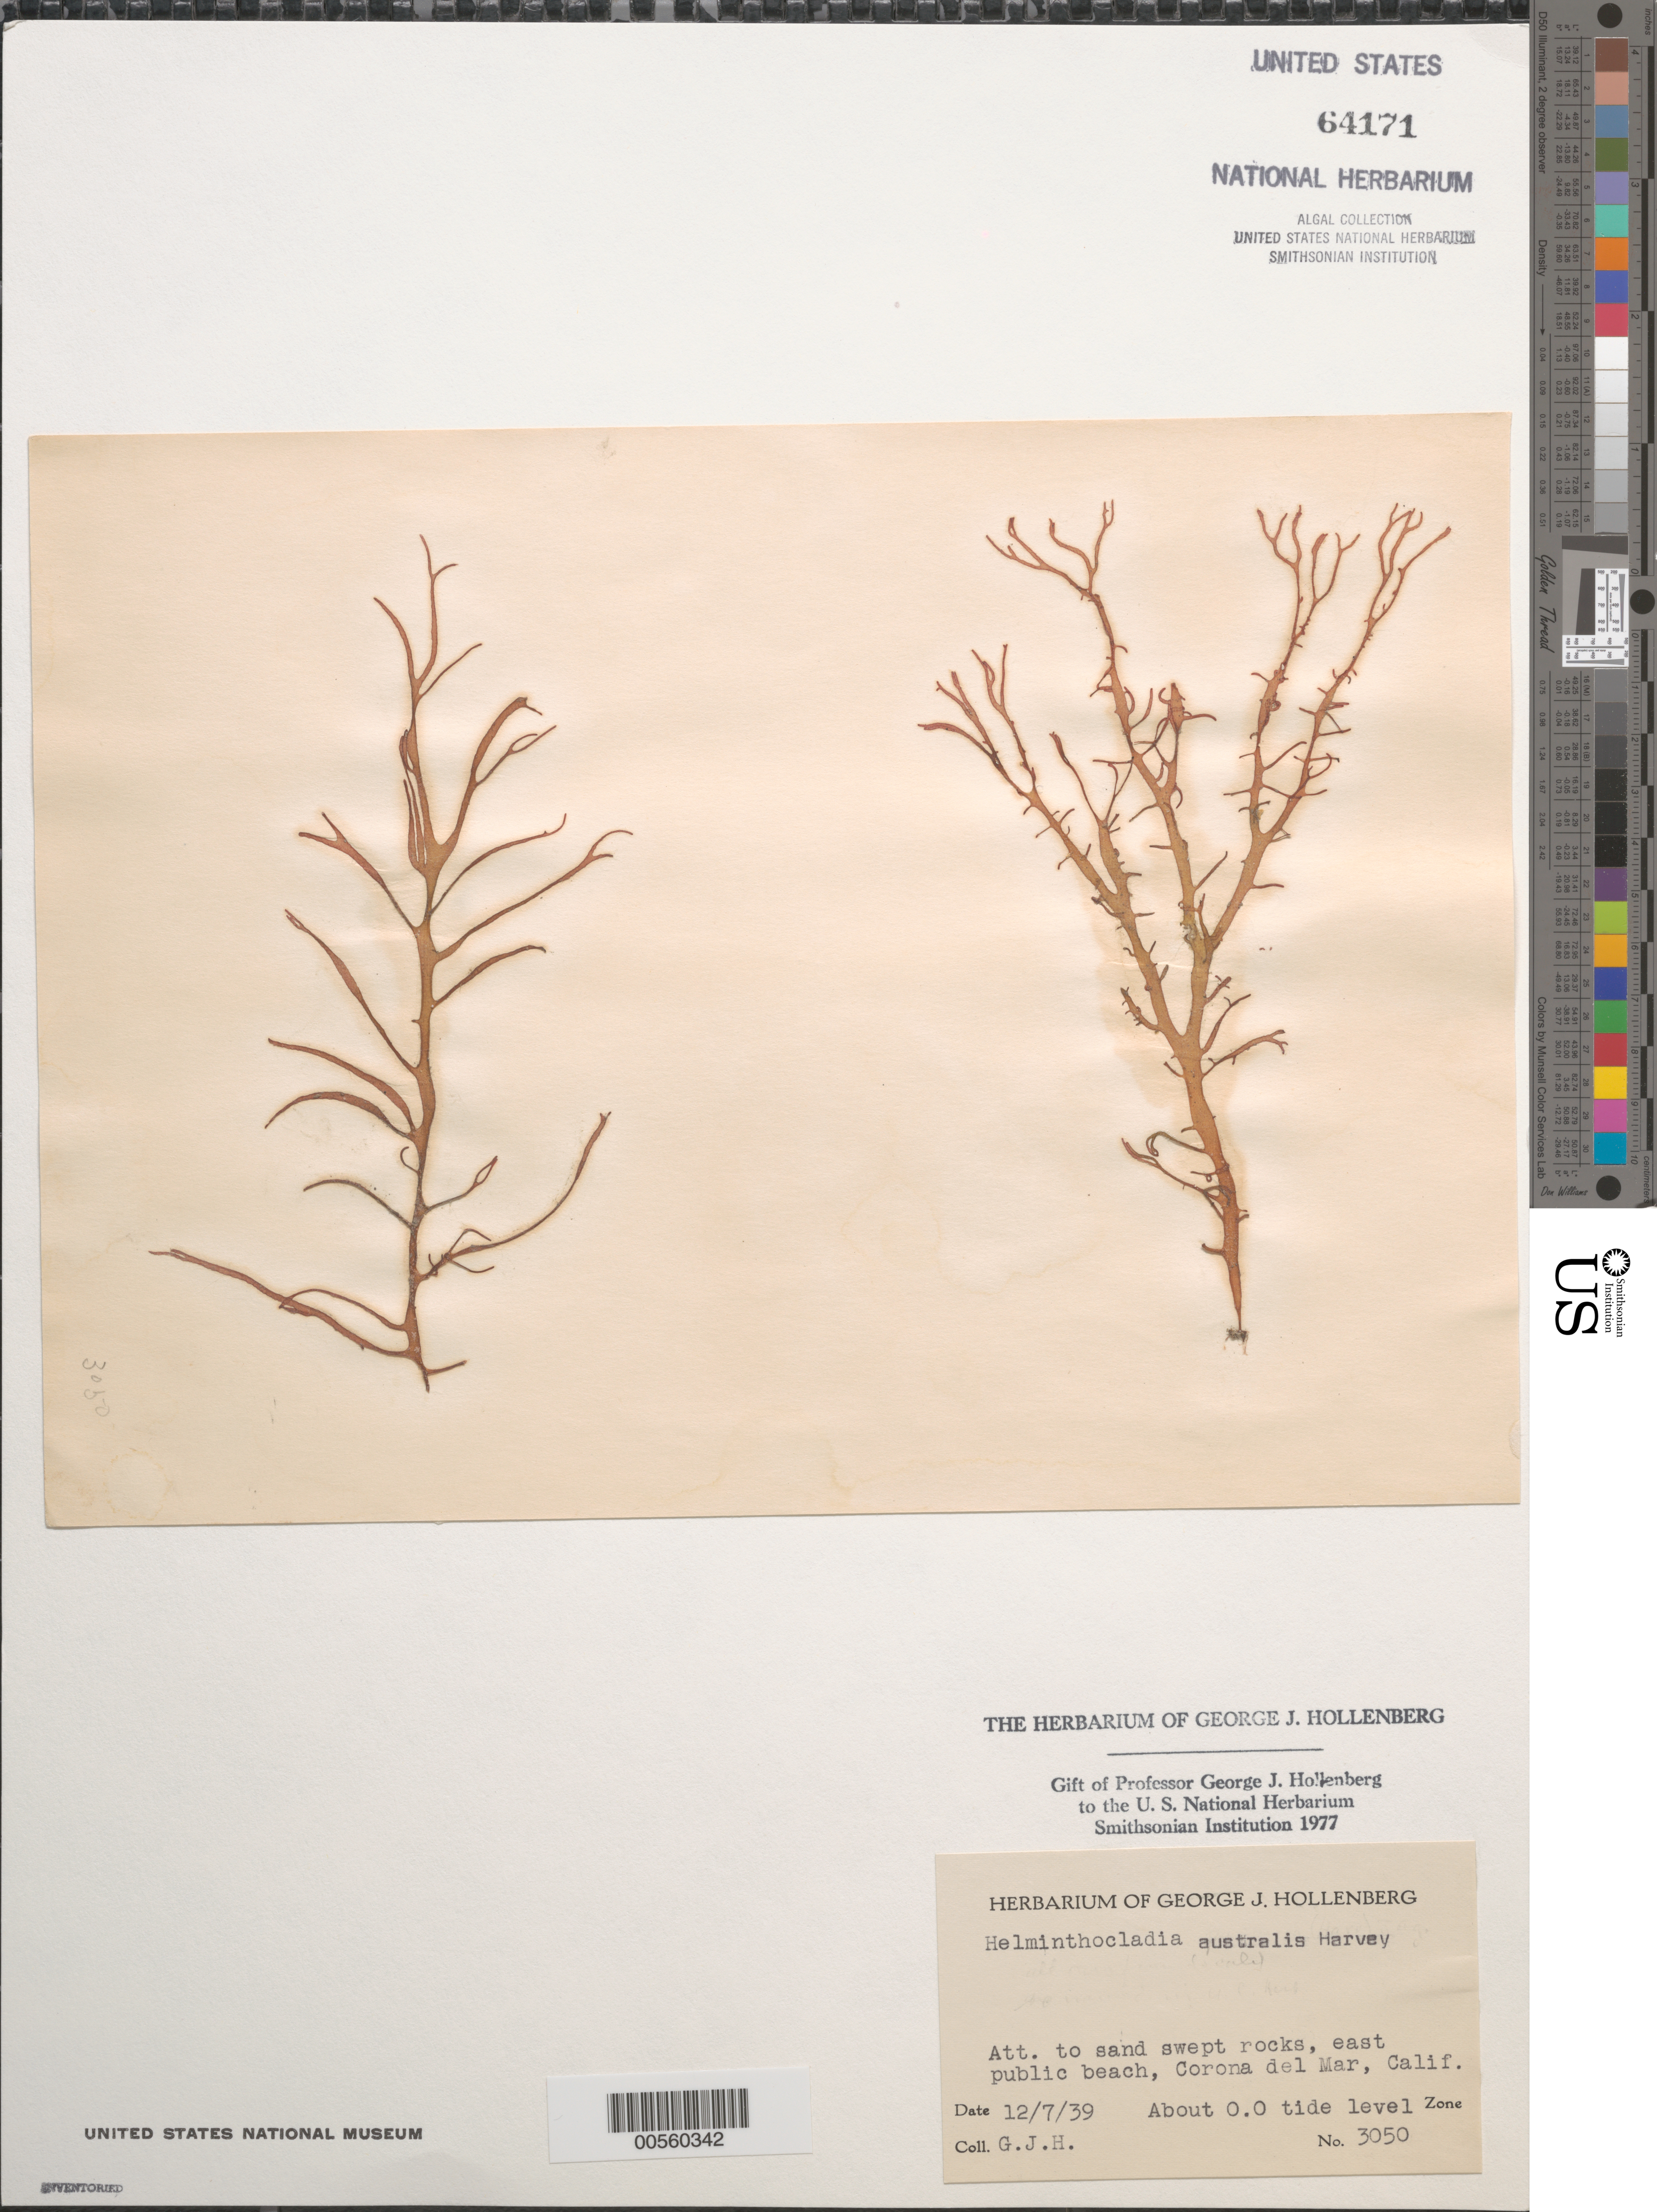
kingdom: Plantae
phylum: Rhodophyta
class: Florideophyceae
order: Nemaliales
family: Liagoraceae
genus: Helminthocladia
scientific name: Helminthocladia australis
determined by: Hollenberg, George J.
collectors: G. Hollenberg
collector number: GJH 3050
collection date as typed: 07 Dec 1939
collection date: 1939-12-07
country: United States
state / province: California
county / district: Orange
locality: Public beach east of Corona del Mar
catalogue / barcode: US 64171